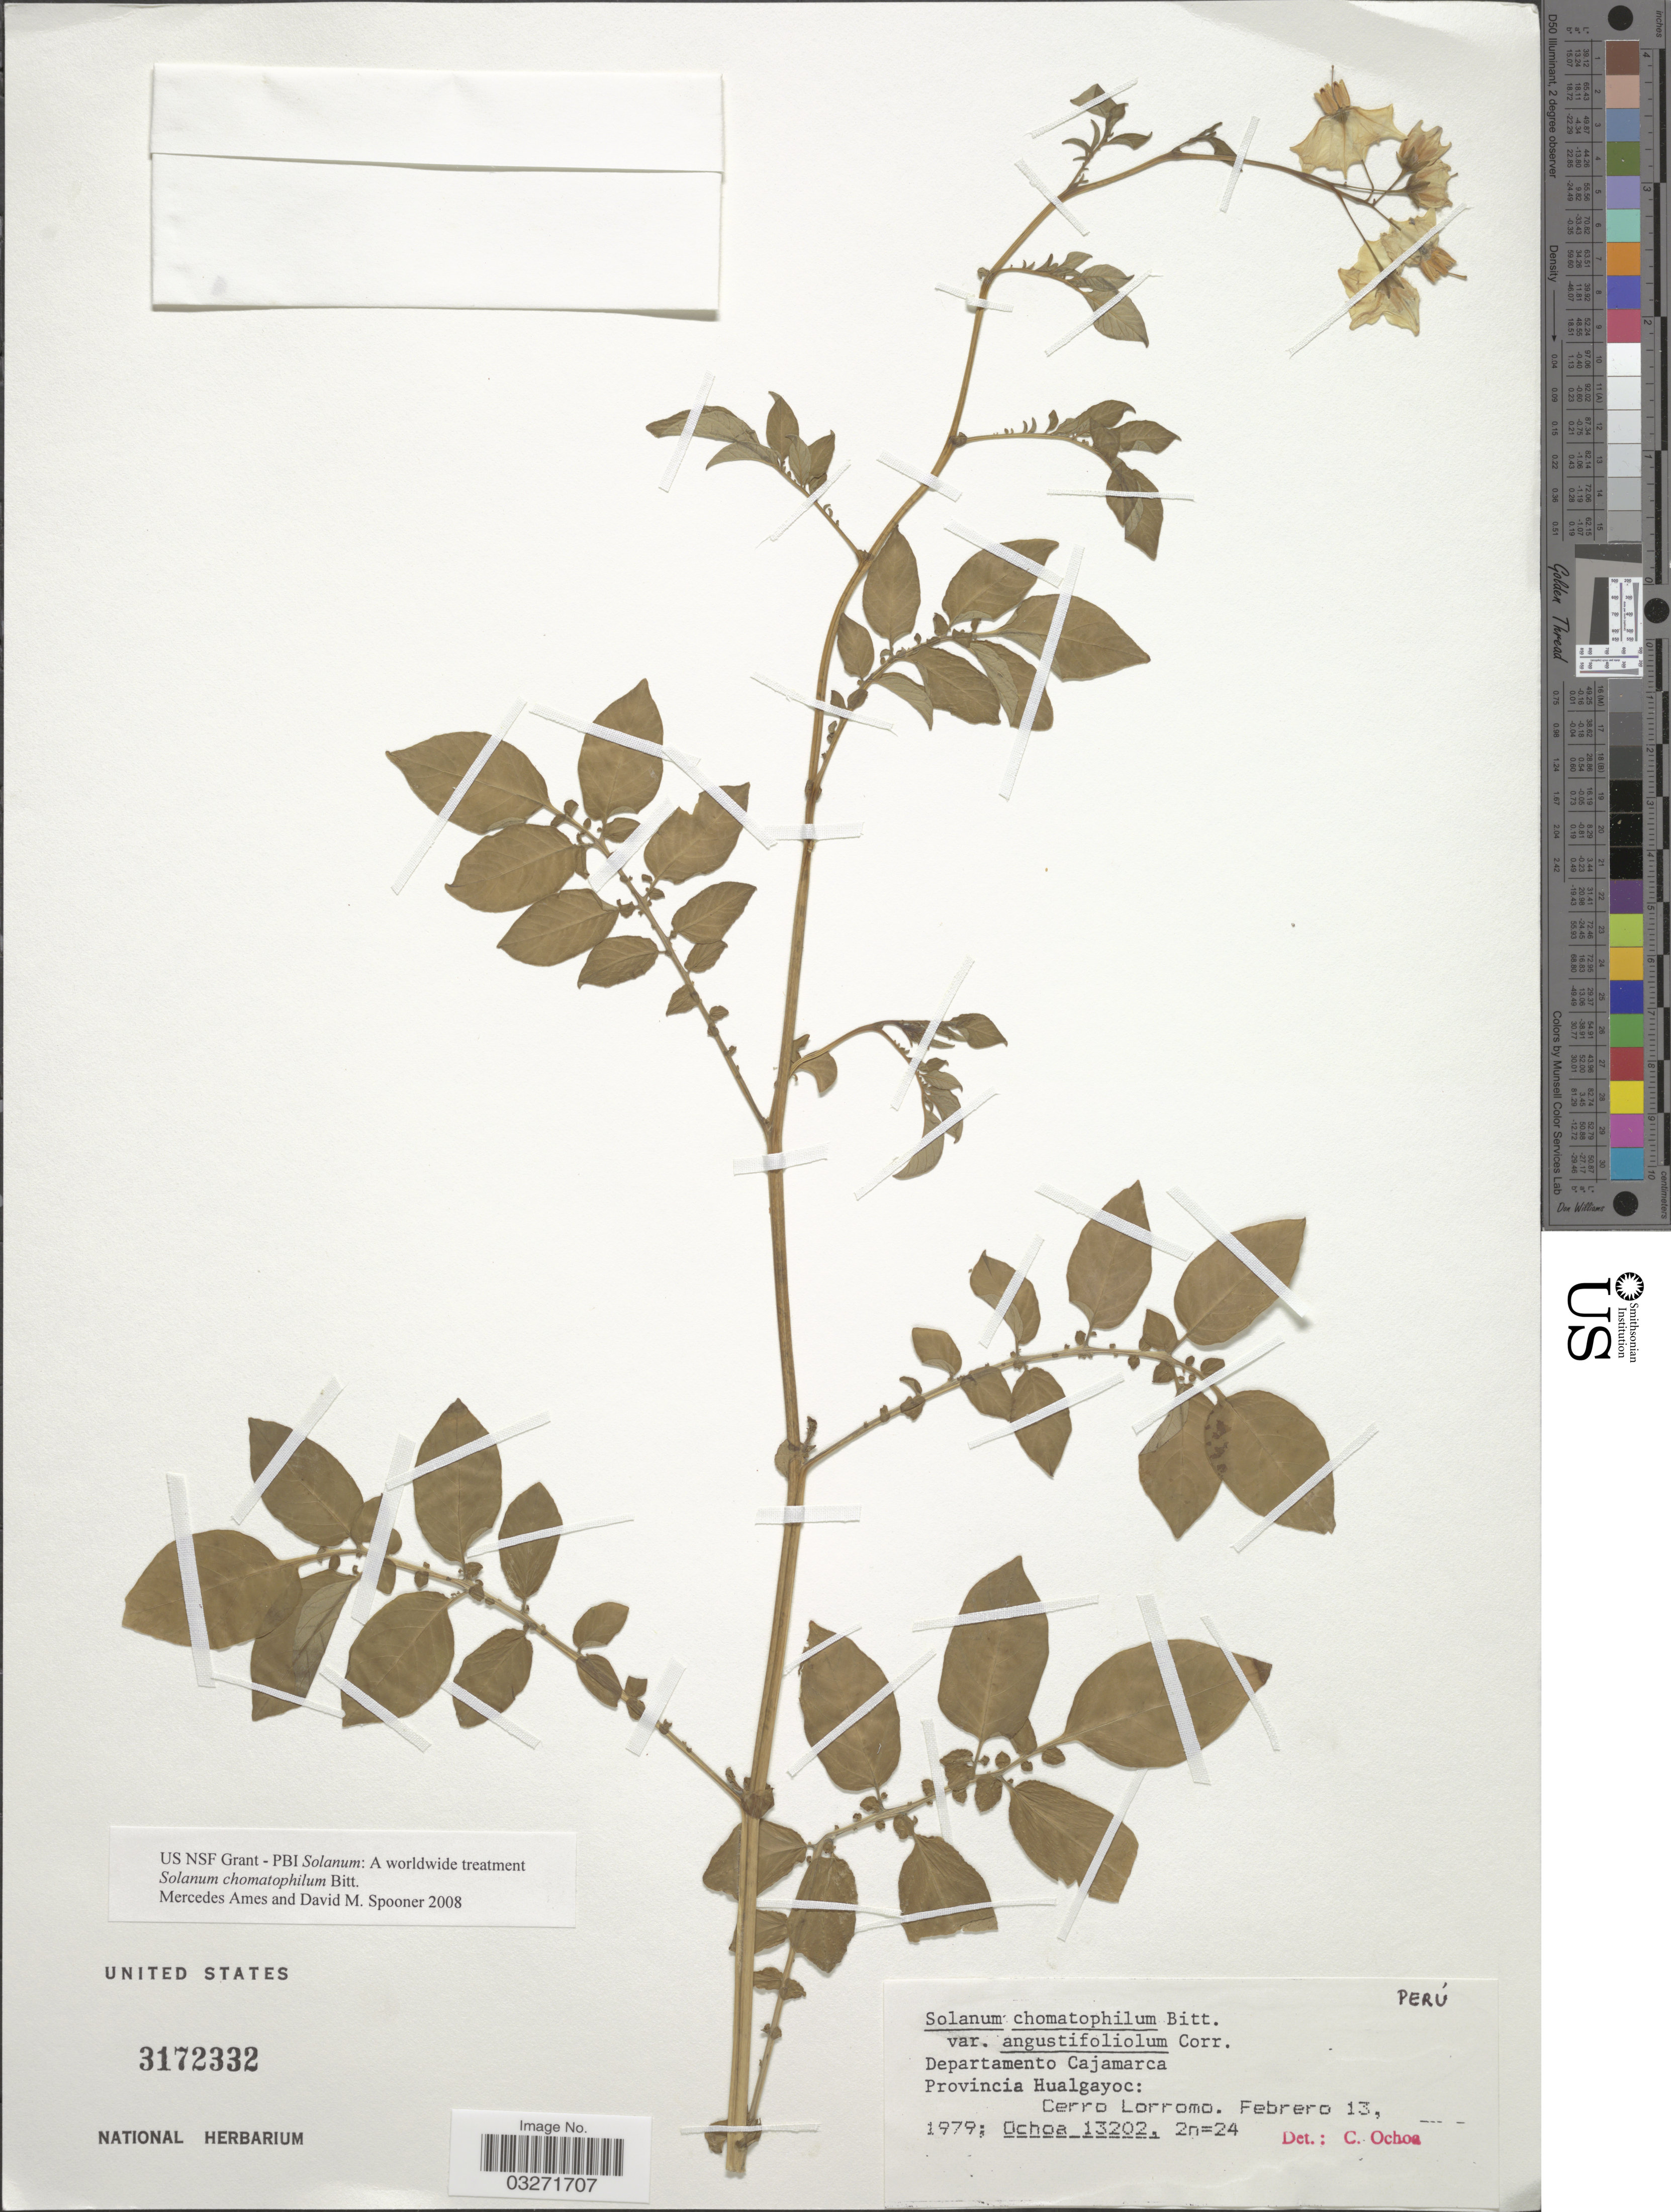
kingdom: Plantae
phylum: Tracheophyta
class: Magnoliopsida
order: Solanales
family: Solanaceae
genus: Solanum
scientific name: Solanum chomatophilum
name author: Bitter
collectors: -. Ochoa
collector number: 13202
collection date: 1979-02-13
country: Peru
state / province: Cajamarca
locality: Departamento Cajamarca. Provincia Hualgayoc: Cerro Lorromo.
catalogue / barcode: US 3172332